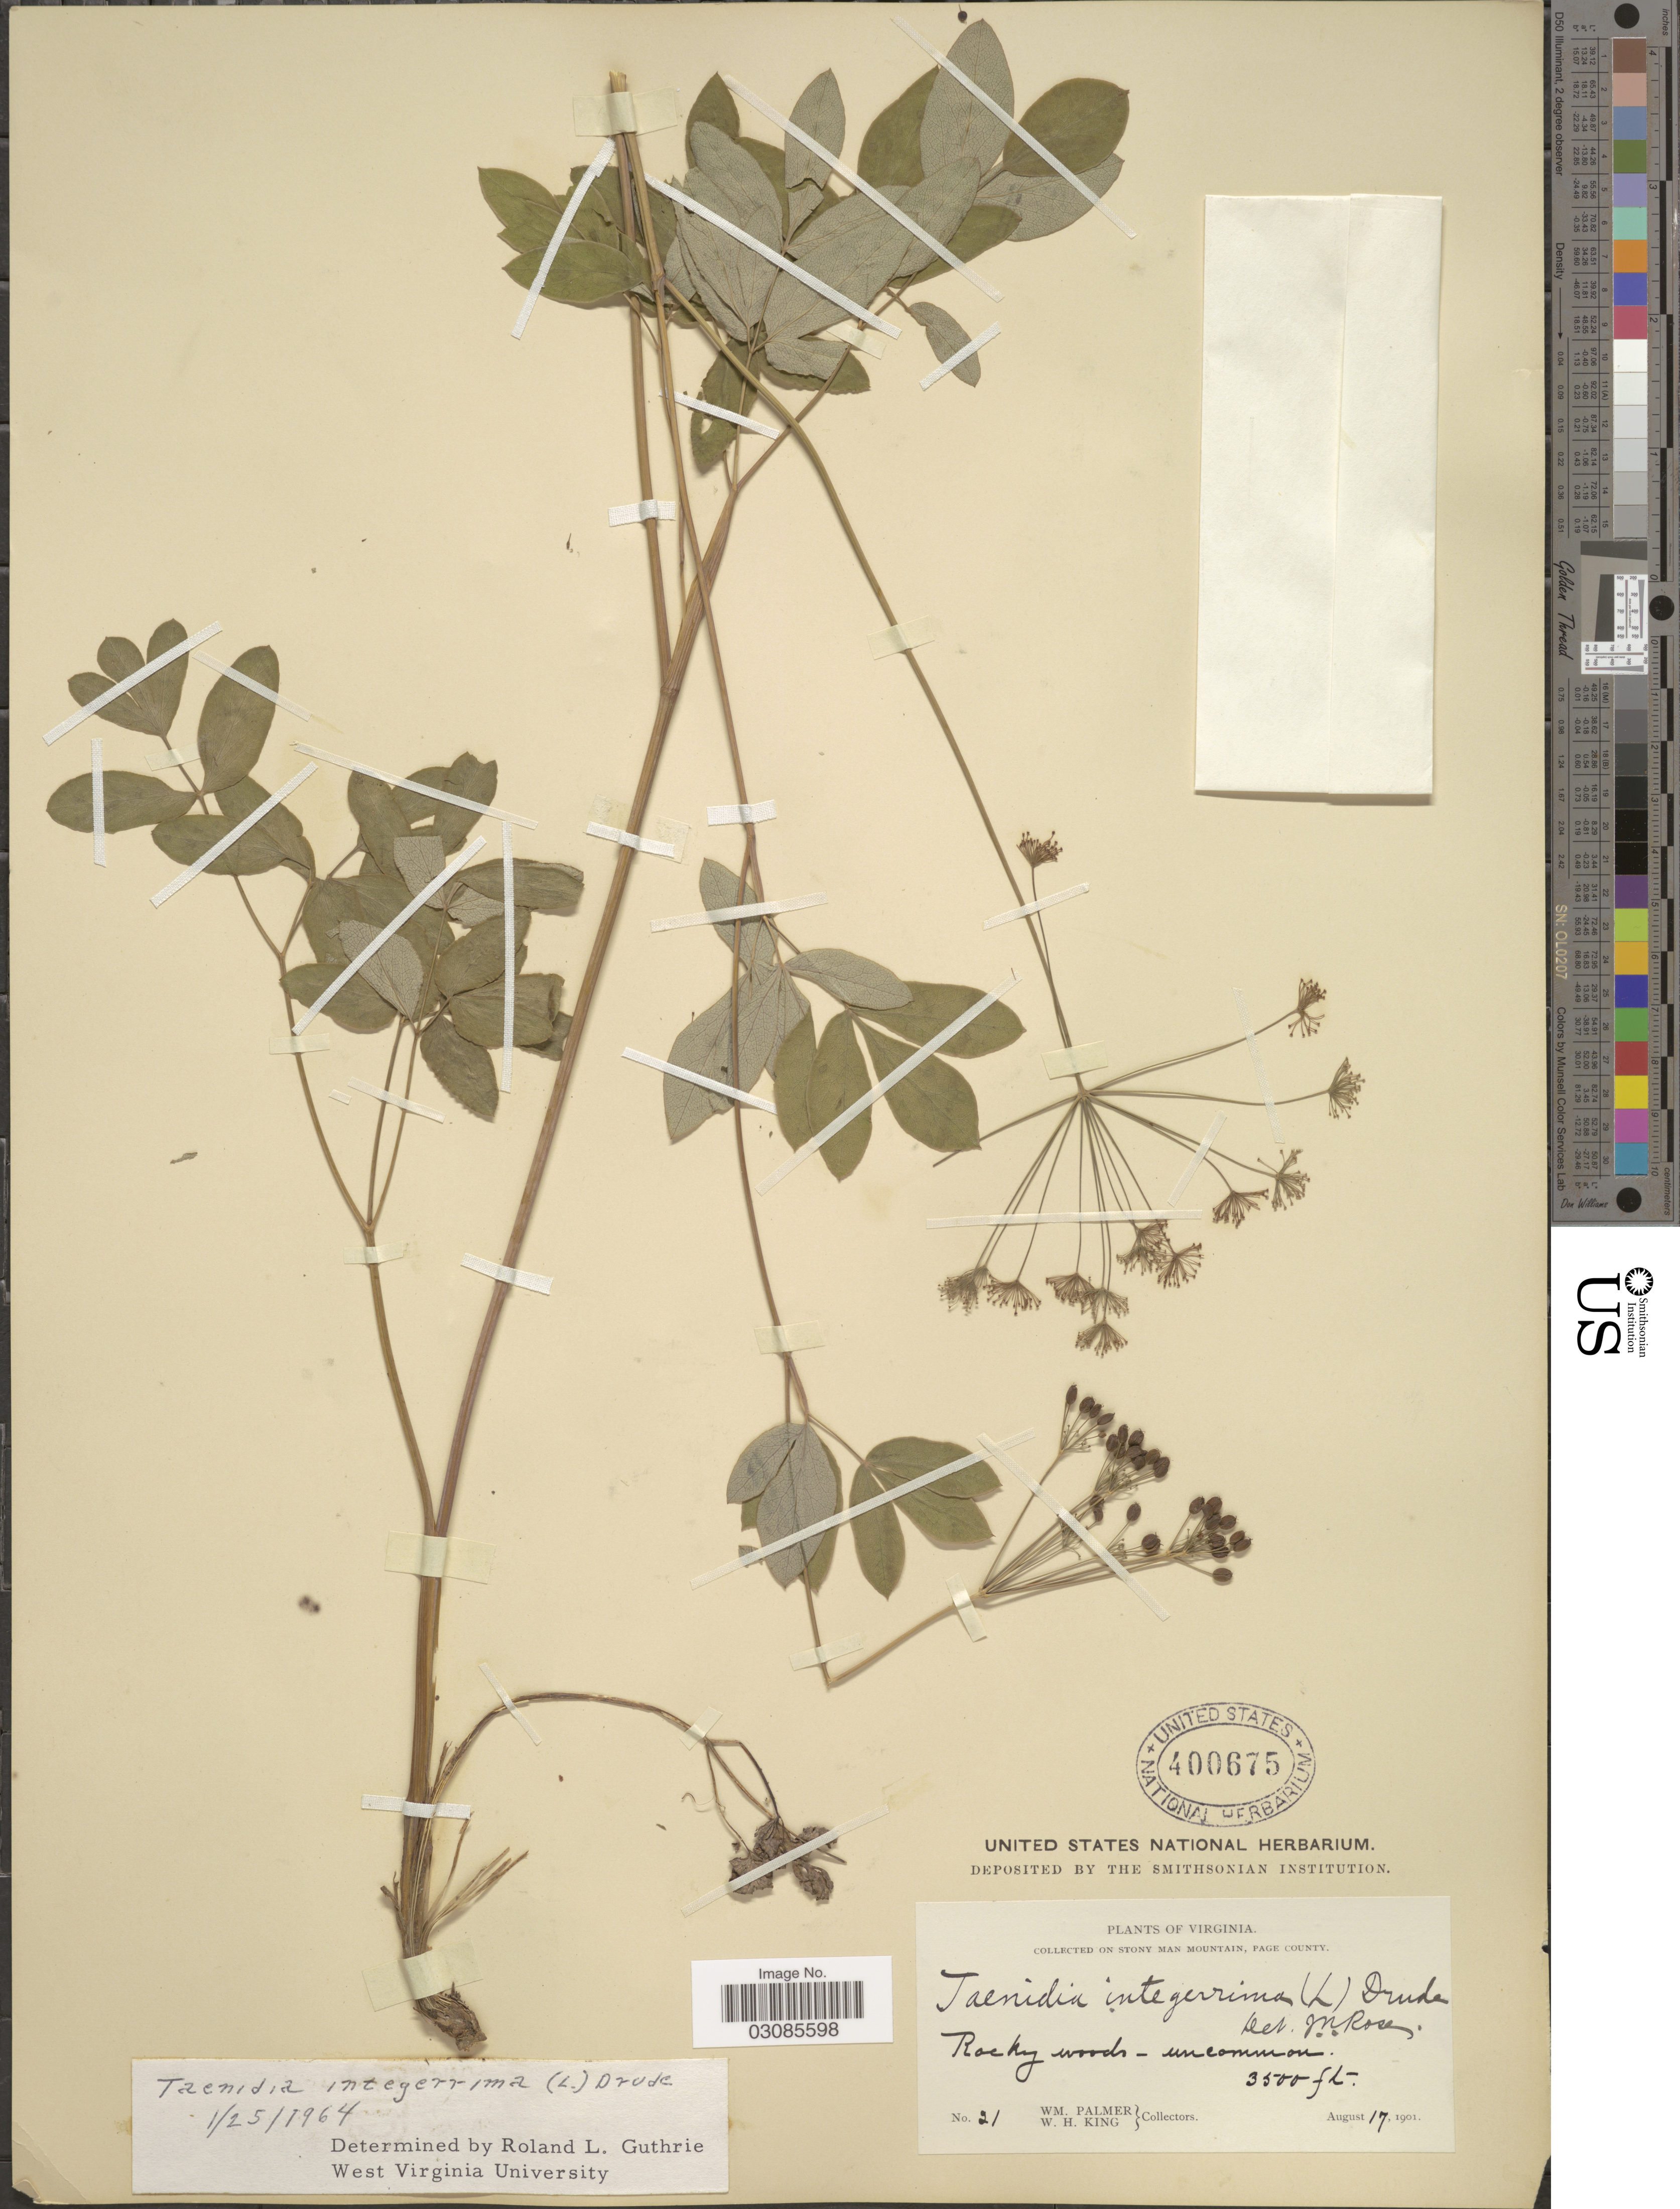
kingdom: Plantae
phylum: Tracheophyta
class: Magnoliopsida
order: Apiales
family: Apiaceae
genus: Taenidia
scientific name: Taenidia integerrima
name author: (L.) Drude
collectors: W. Palmer & W. H. King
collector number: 21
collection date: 1901-08-17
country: United States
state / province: Virginia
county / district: Page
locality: Stony Man Mountain, Page County.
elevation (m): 1067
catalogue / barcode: US 400675